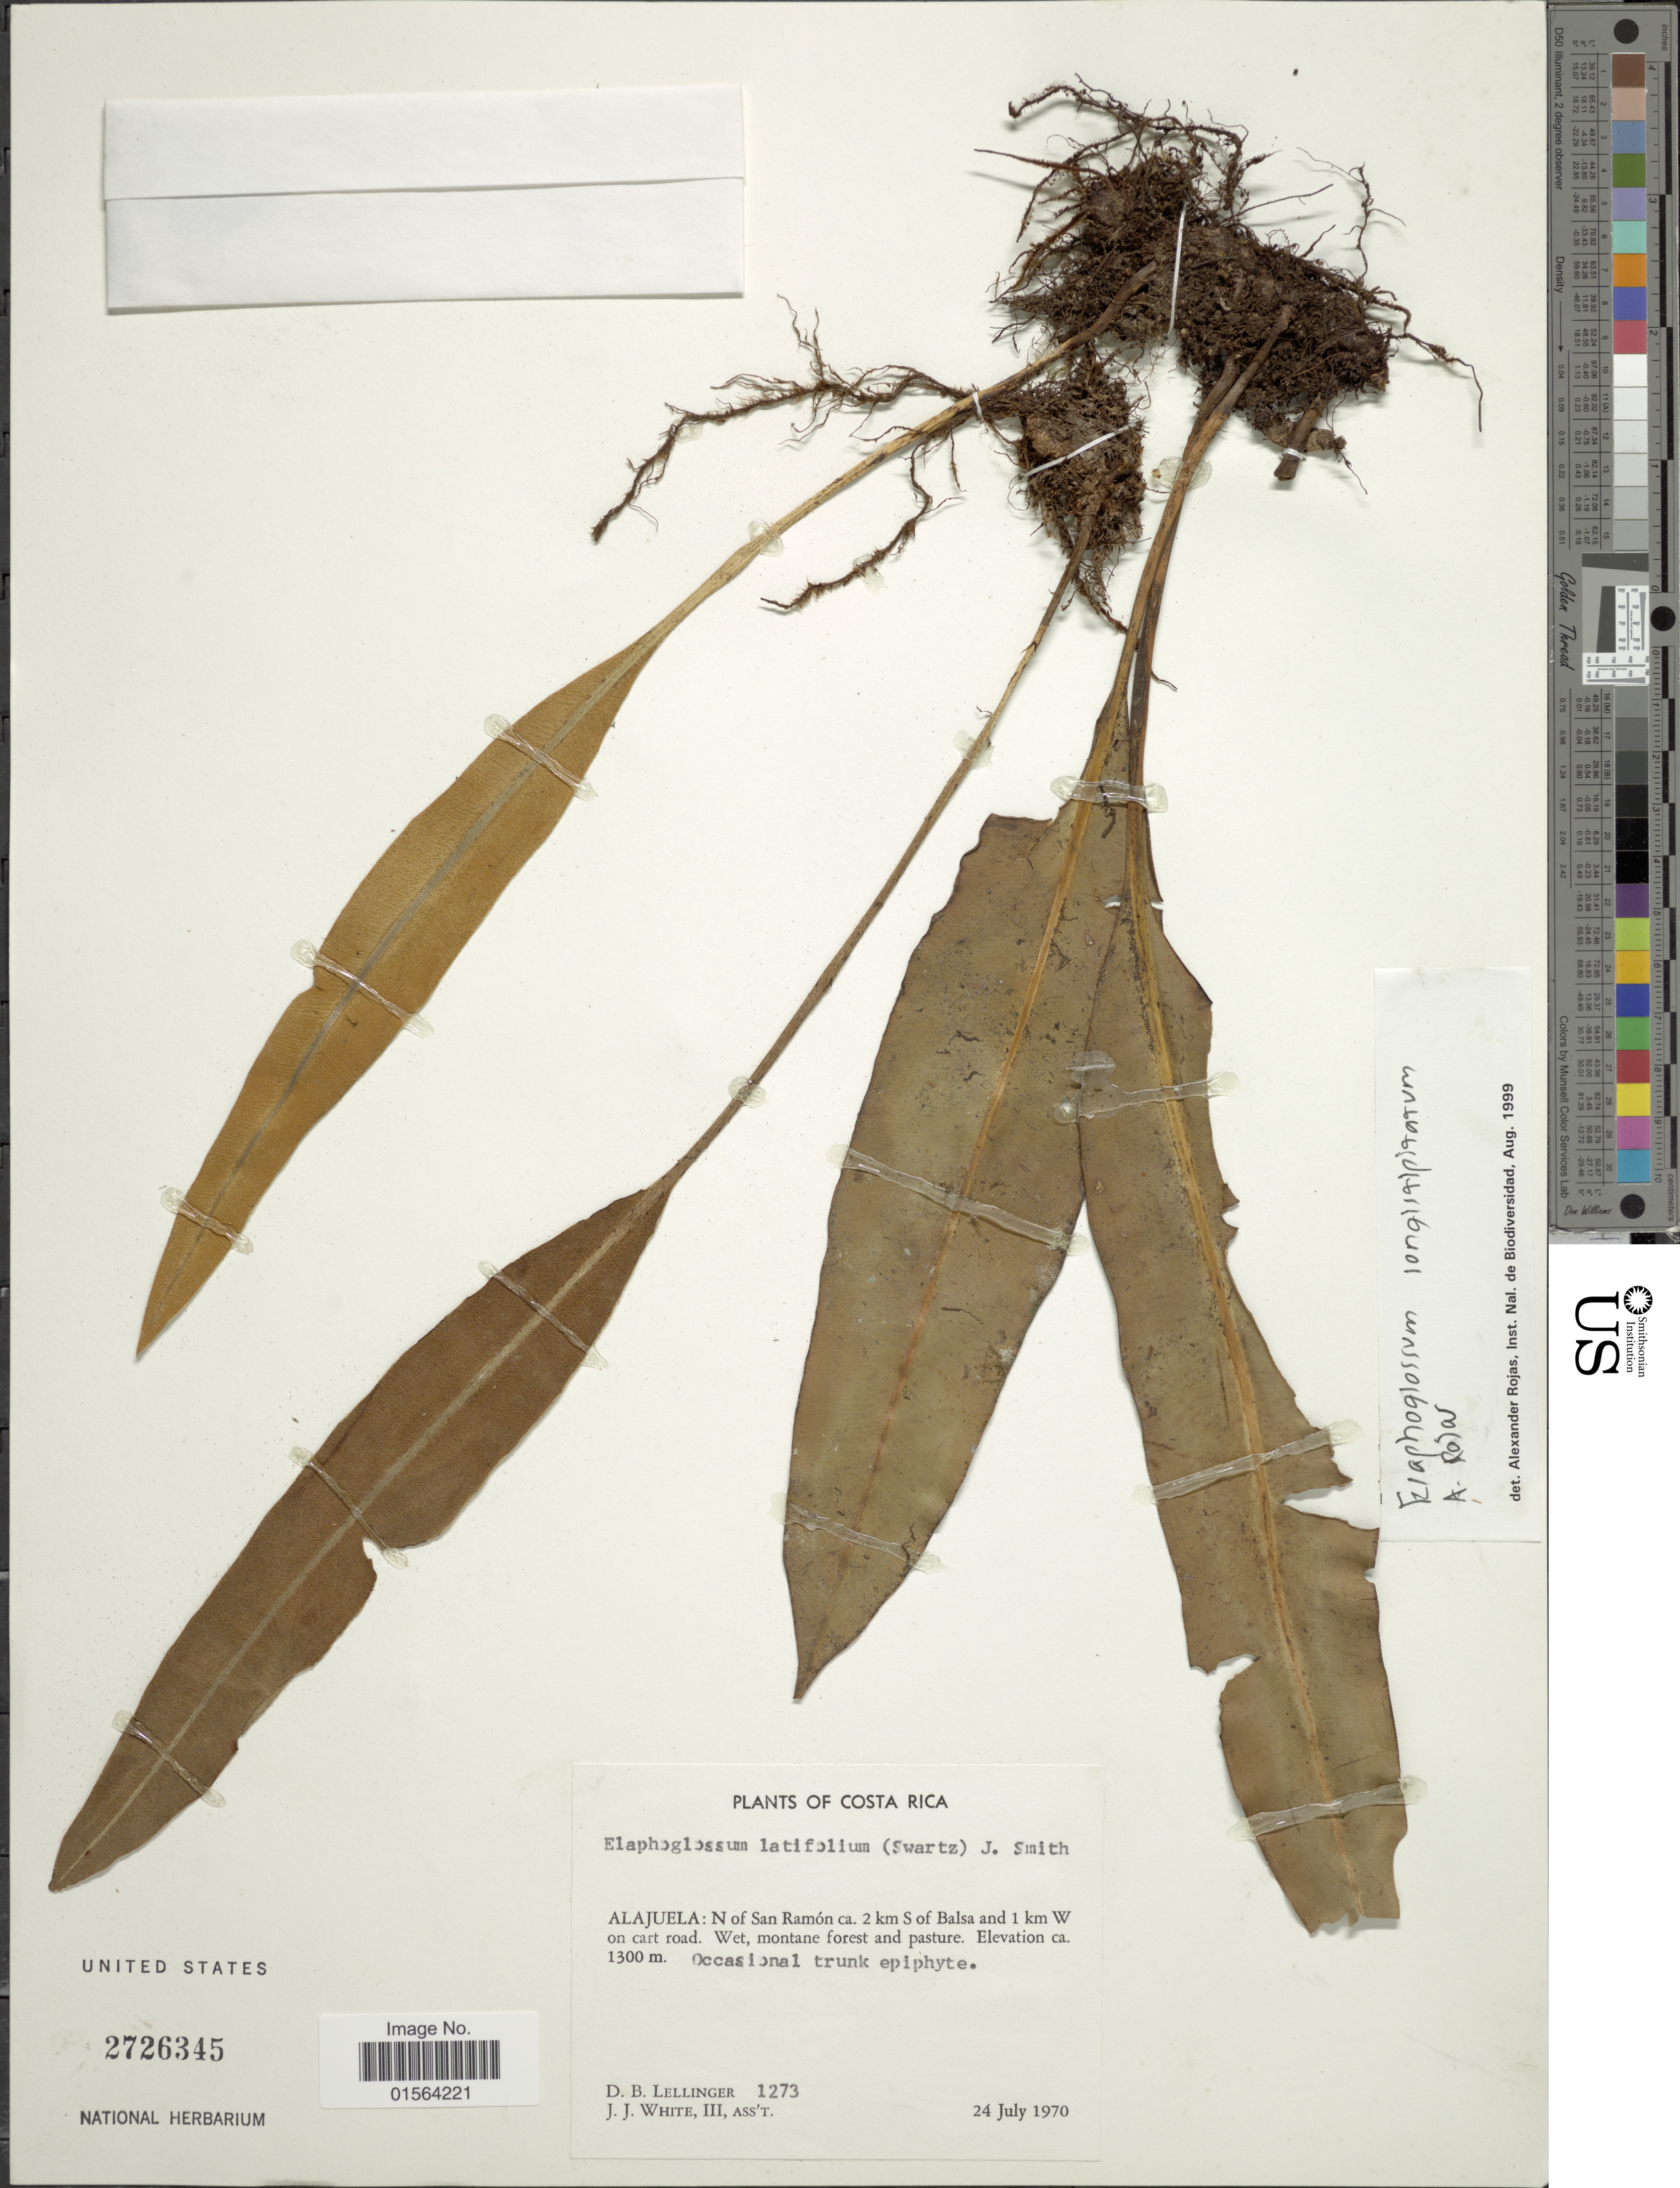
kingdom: Plantae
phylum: Tracheophyta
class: Polypodiopsida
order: Polypodiales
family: Dryopteridaceae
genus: Elaphoglossum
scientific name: Elaphoglossum latifolium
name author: (Sw.) J. Sm.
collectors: D. B. Lellinger & J. J. White III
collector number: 1273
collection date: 1970-07-24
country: Costa Rica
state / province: Alajuela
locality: Alajuela: N of San Ramon ca 2 km S of Balsa and 1 km W on cart road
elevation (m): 1300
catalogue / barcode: US 2726345